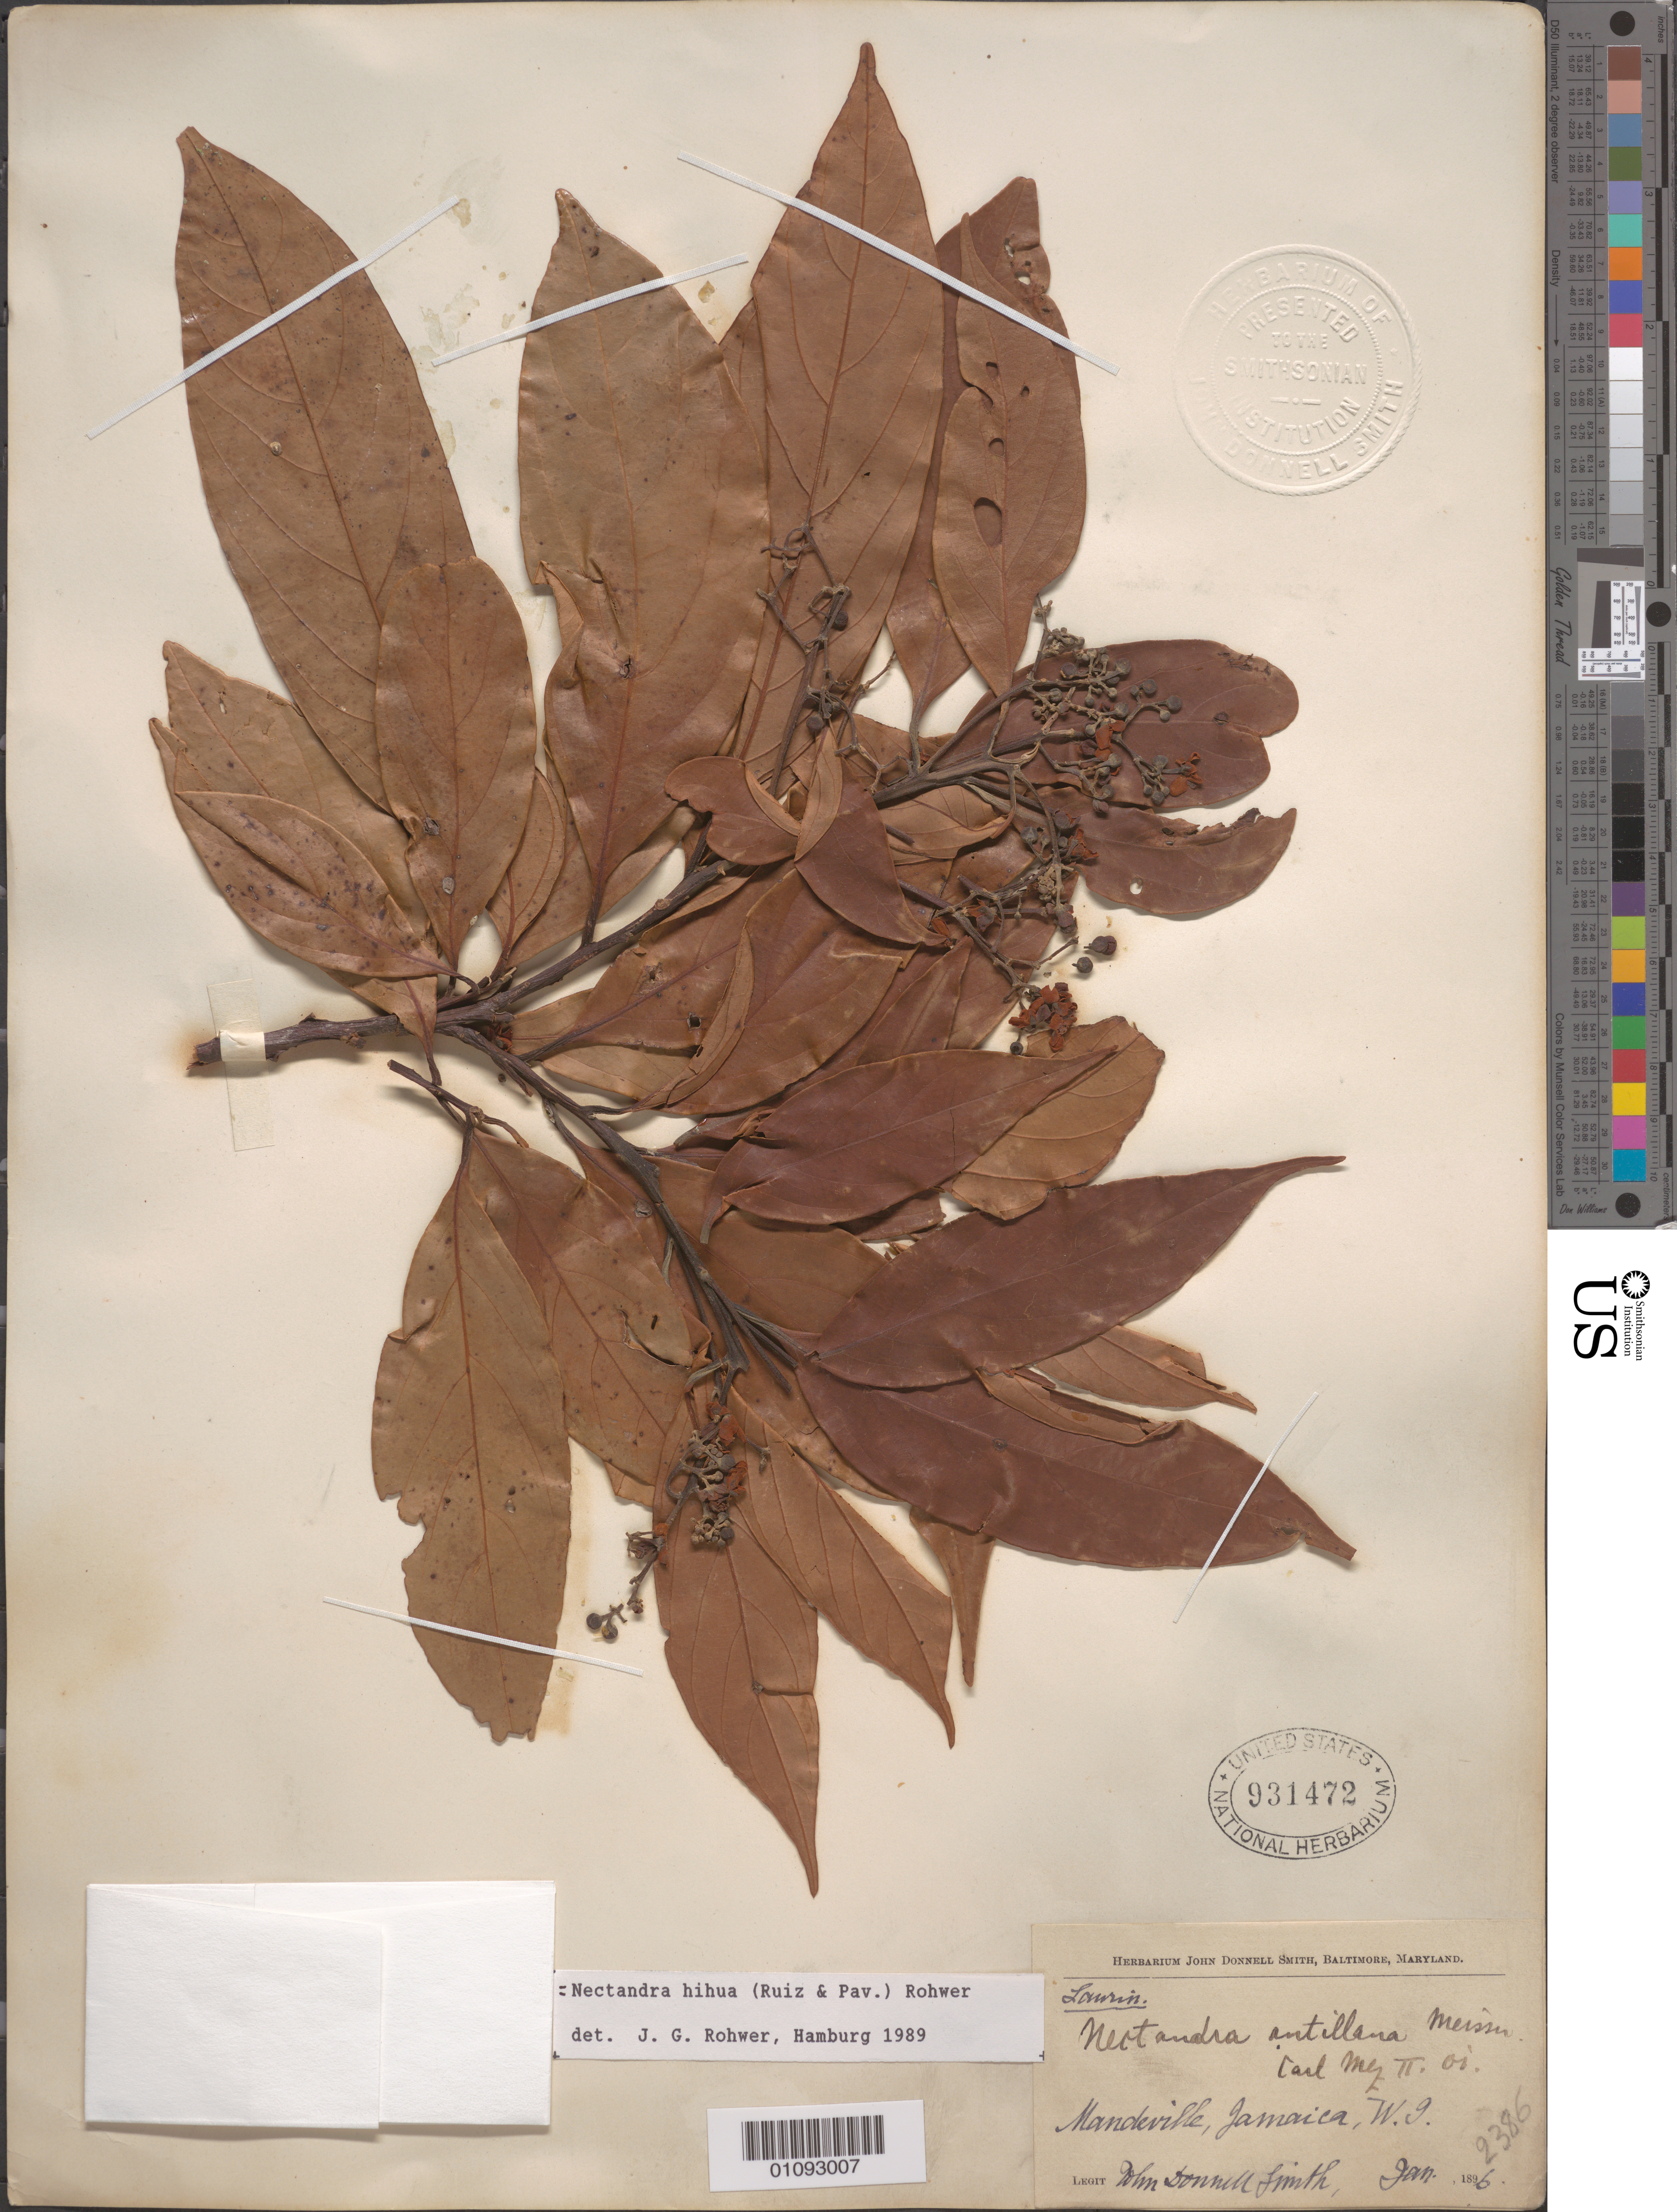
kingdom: Plantae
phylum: Tracheophyta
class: Magnoliopsida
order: Laurales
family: Lauraceae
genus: Nectandra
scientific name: Nectandra hihua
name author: (Ruiz & Pav.) Rohwer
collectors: J. Donnell Smith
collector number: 2386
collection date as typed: Jan 1896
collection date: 1896-01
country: Jamaica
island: Jamaica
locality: Manderville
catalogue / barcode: US 931472